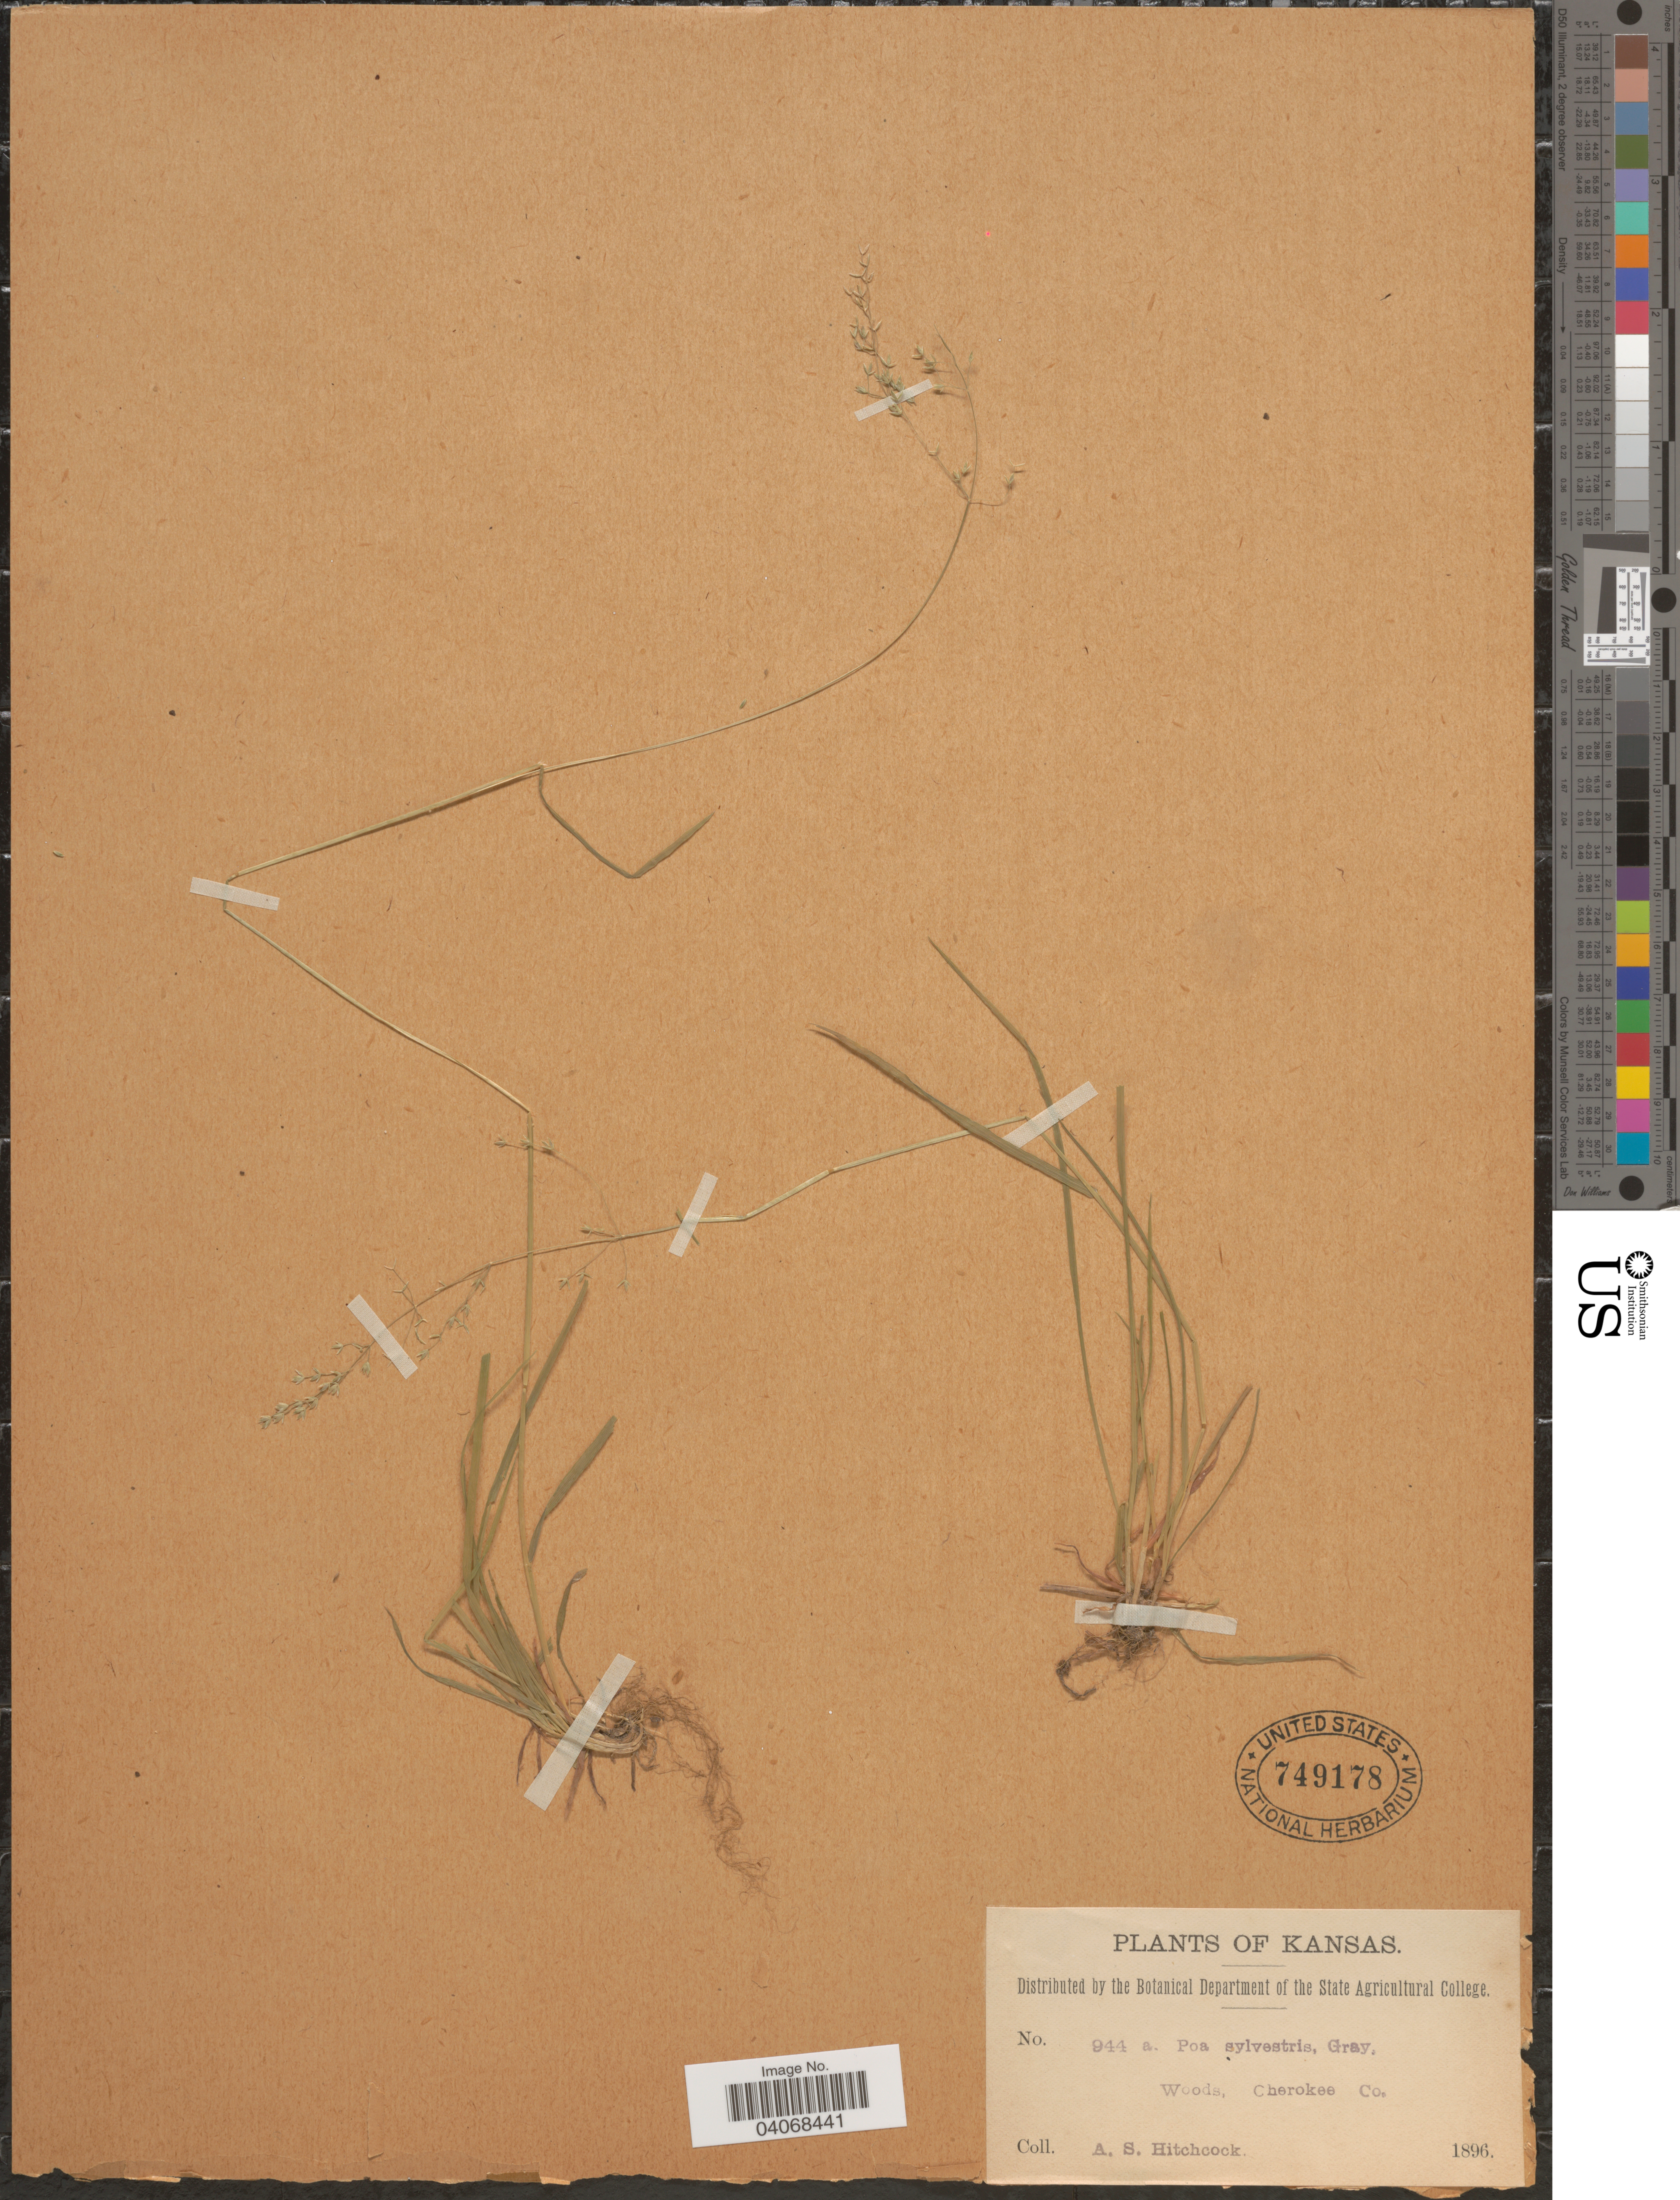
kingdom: Plantae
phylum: Tracheophyta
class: Liliopsida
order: Poales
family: Poaceae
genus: Poa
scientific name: Poa sylvestris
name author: A. Gray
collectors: A. S. Hitchcock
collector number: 944a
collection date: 1896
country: United States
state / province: Kansas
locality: Woods, Cherokee Co.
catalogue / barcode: US 749178